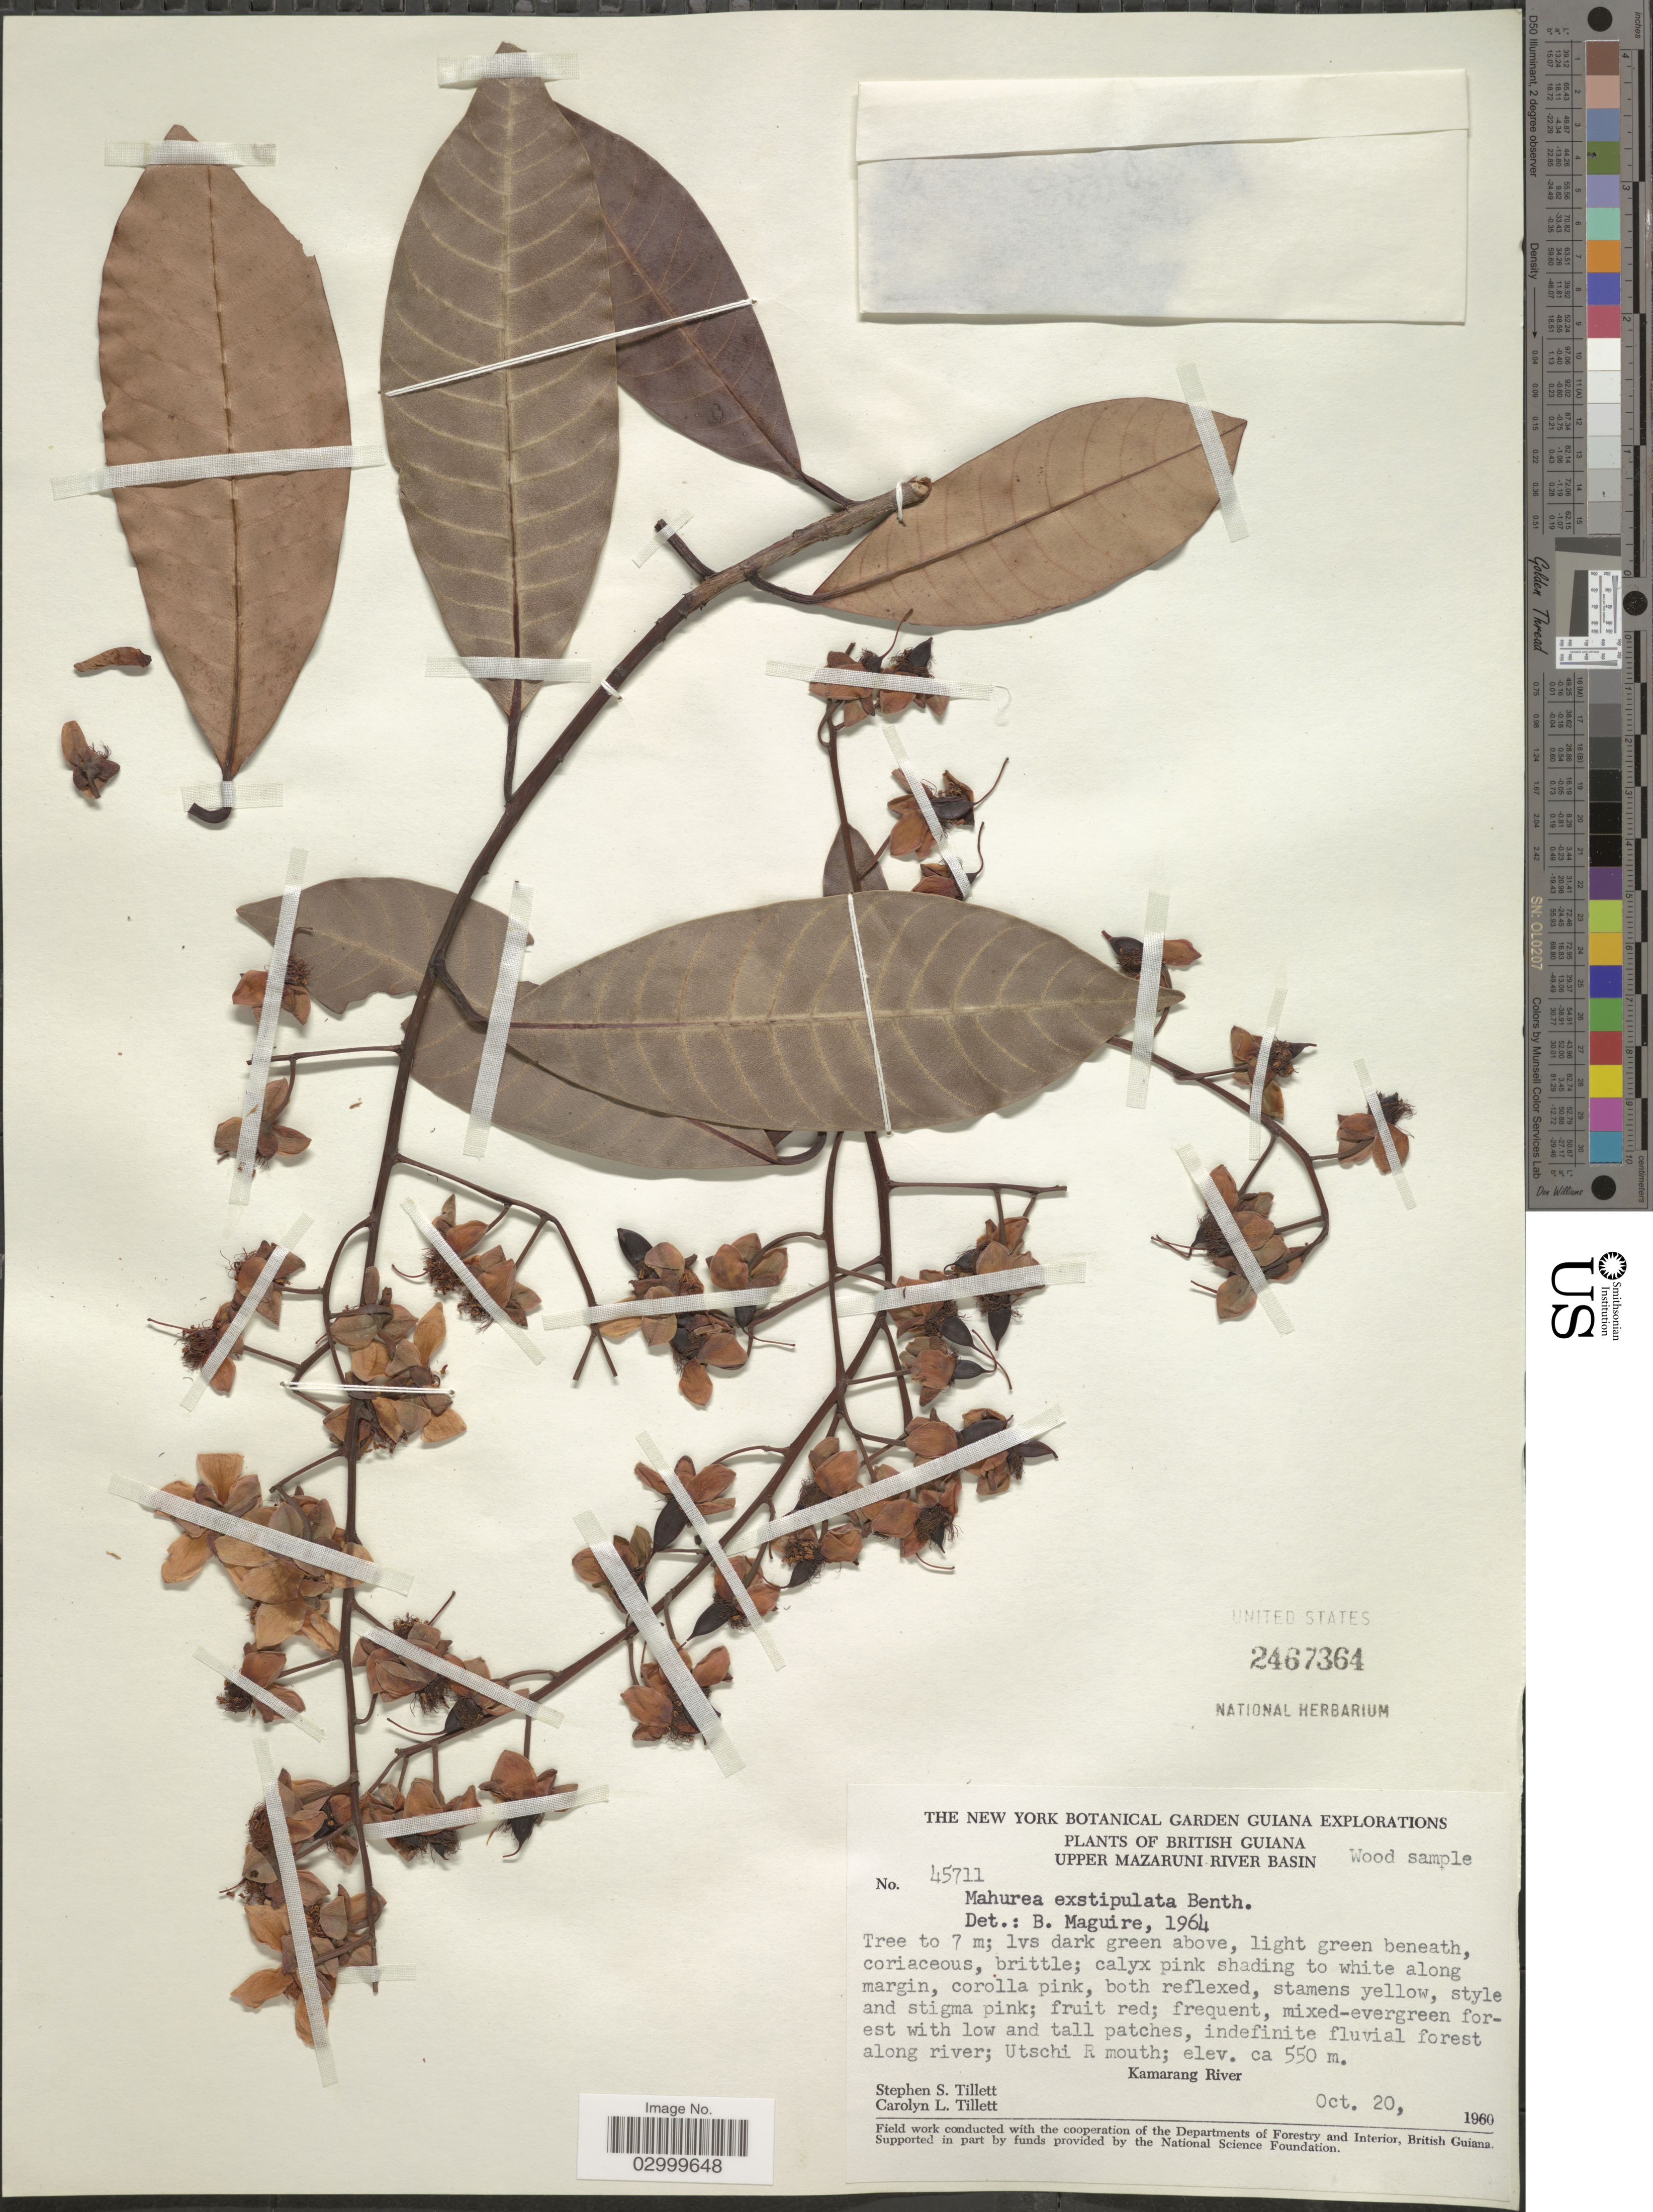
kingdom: Plantae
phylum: Tracheophyta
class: Magnoliopsida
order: Malpighiales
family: Calophyllaceae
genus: Mahurea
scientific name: Mahurea exstipulata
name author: Benth.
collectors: S. S. Tillett & C. L. Tillett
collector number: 45711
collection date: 1960-10-20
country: Guyana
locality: British Guiana, Upper Mazaruni River Basin, Utschi R mouth; Kamarang River.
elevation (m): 550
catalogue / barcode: US 2467364